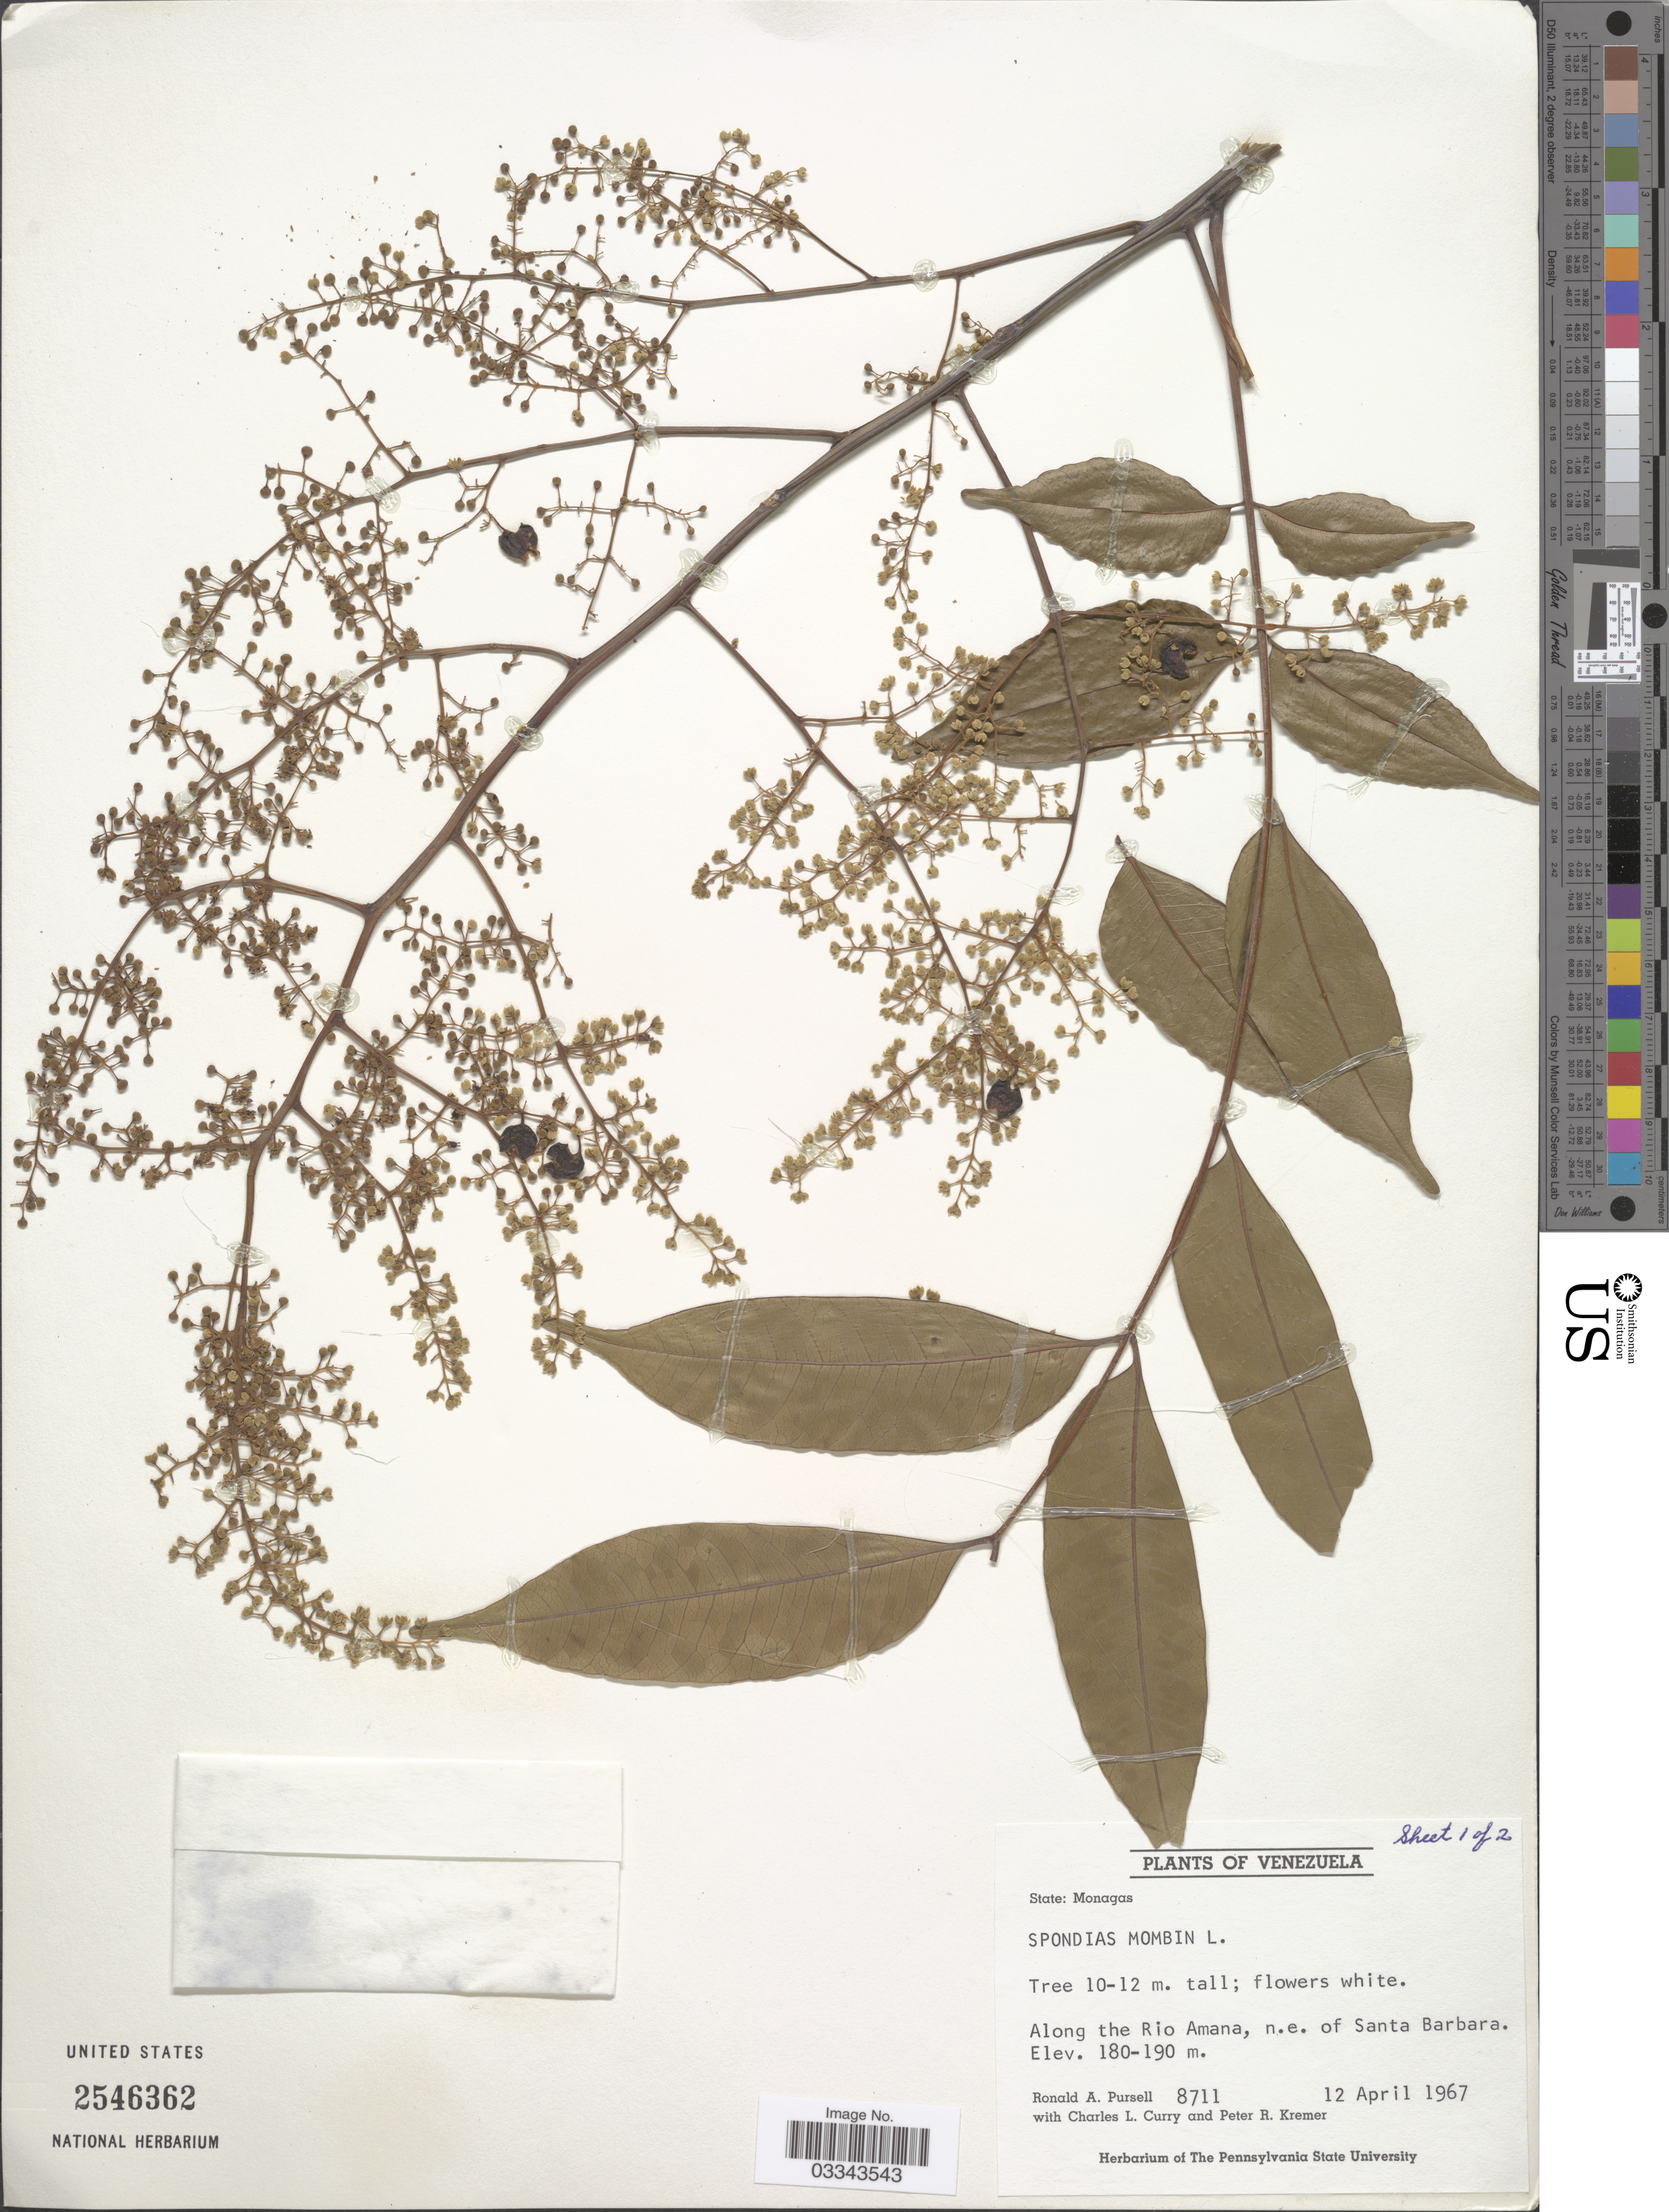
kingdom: Plantae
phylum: Tracheophyta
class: Magnoliopsida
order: Sapindales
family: Anacardiaceae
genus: Spondias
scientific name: Spondias mombin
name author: L.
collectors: R. A. Pursell, C. L. Curry & P. Kremer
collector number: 8711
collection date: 1967-04-12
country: Venezuela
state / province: Monagas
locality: Along the Rio Amana, n.e. of Santa Barbara.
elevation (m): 180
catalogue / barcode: US 2546362